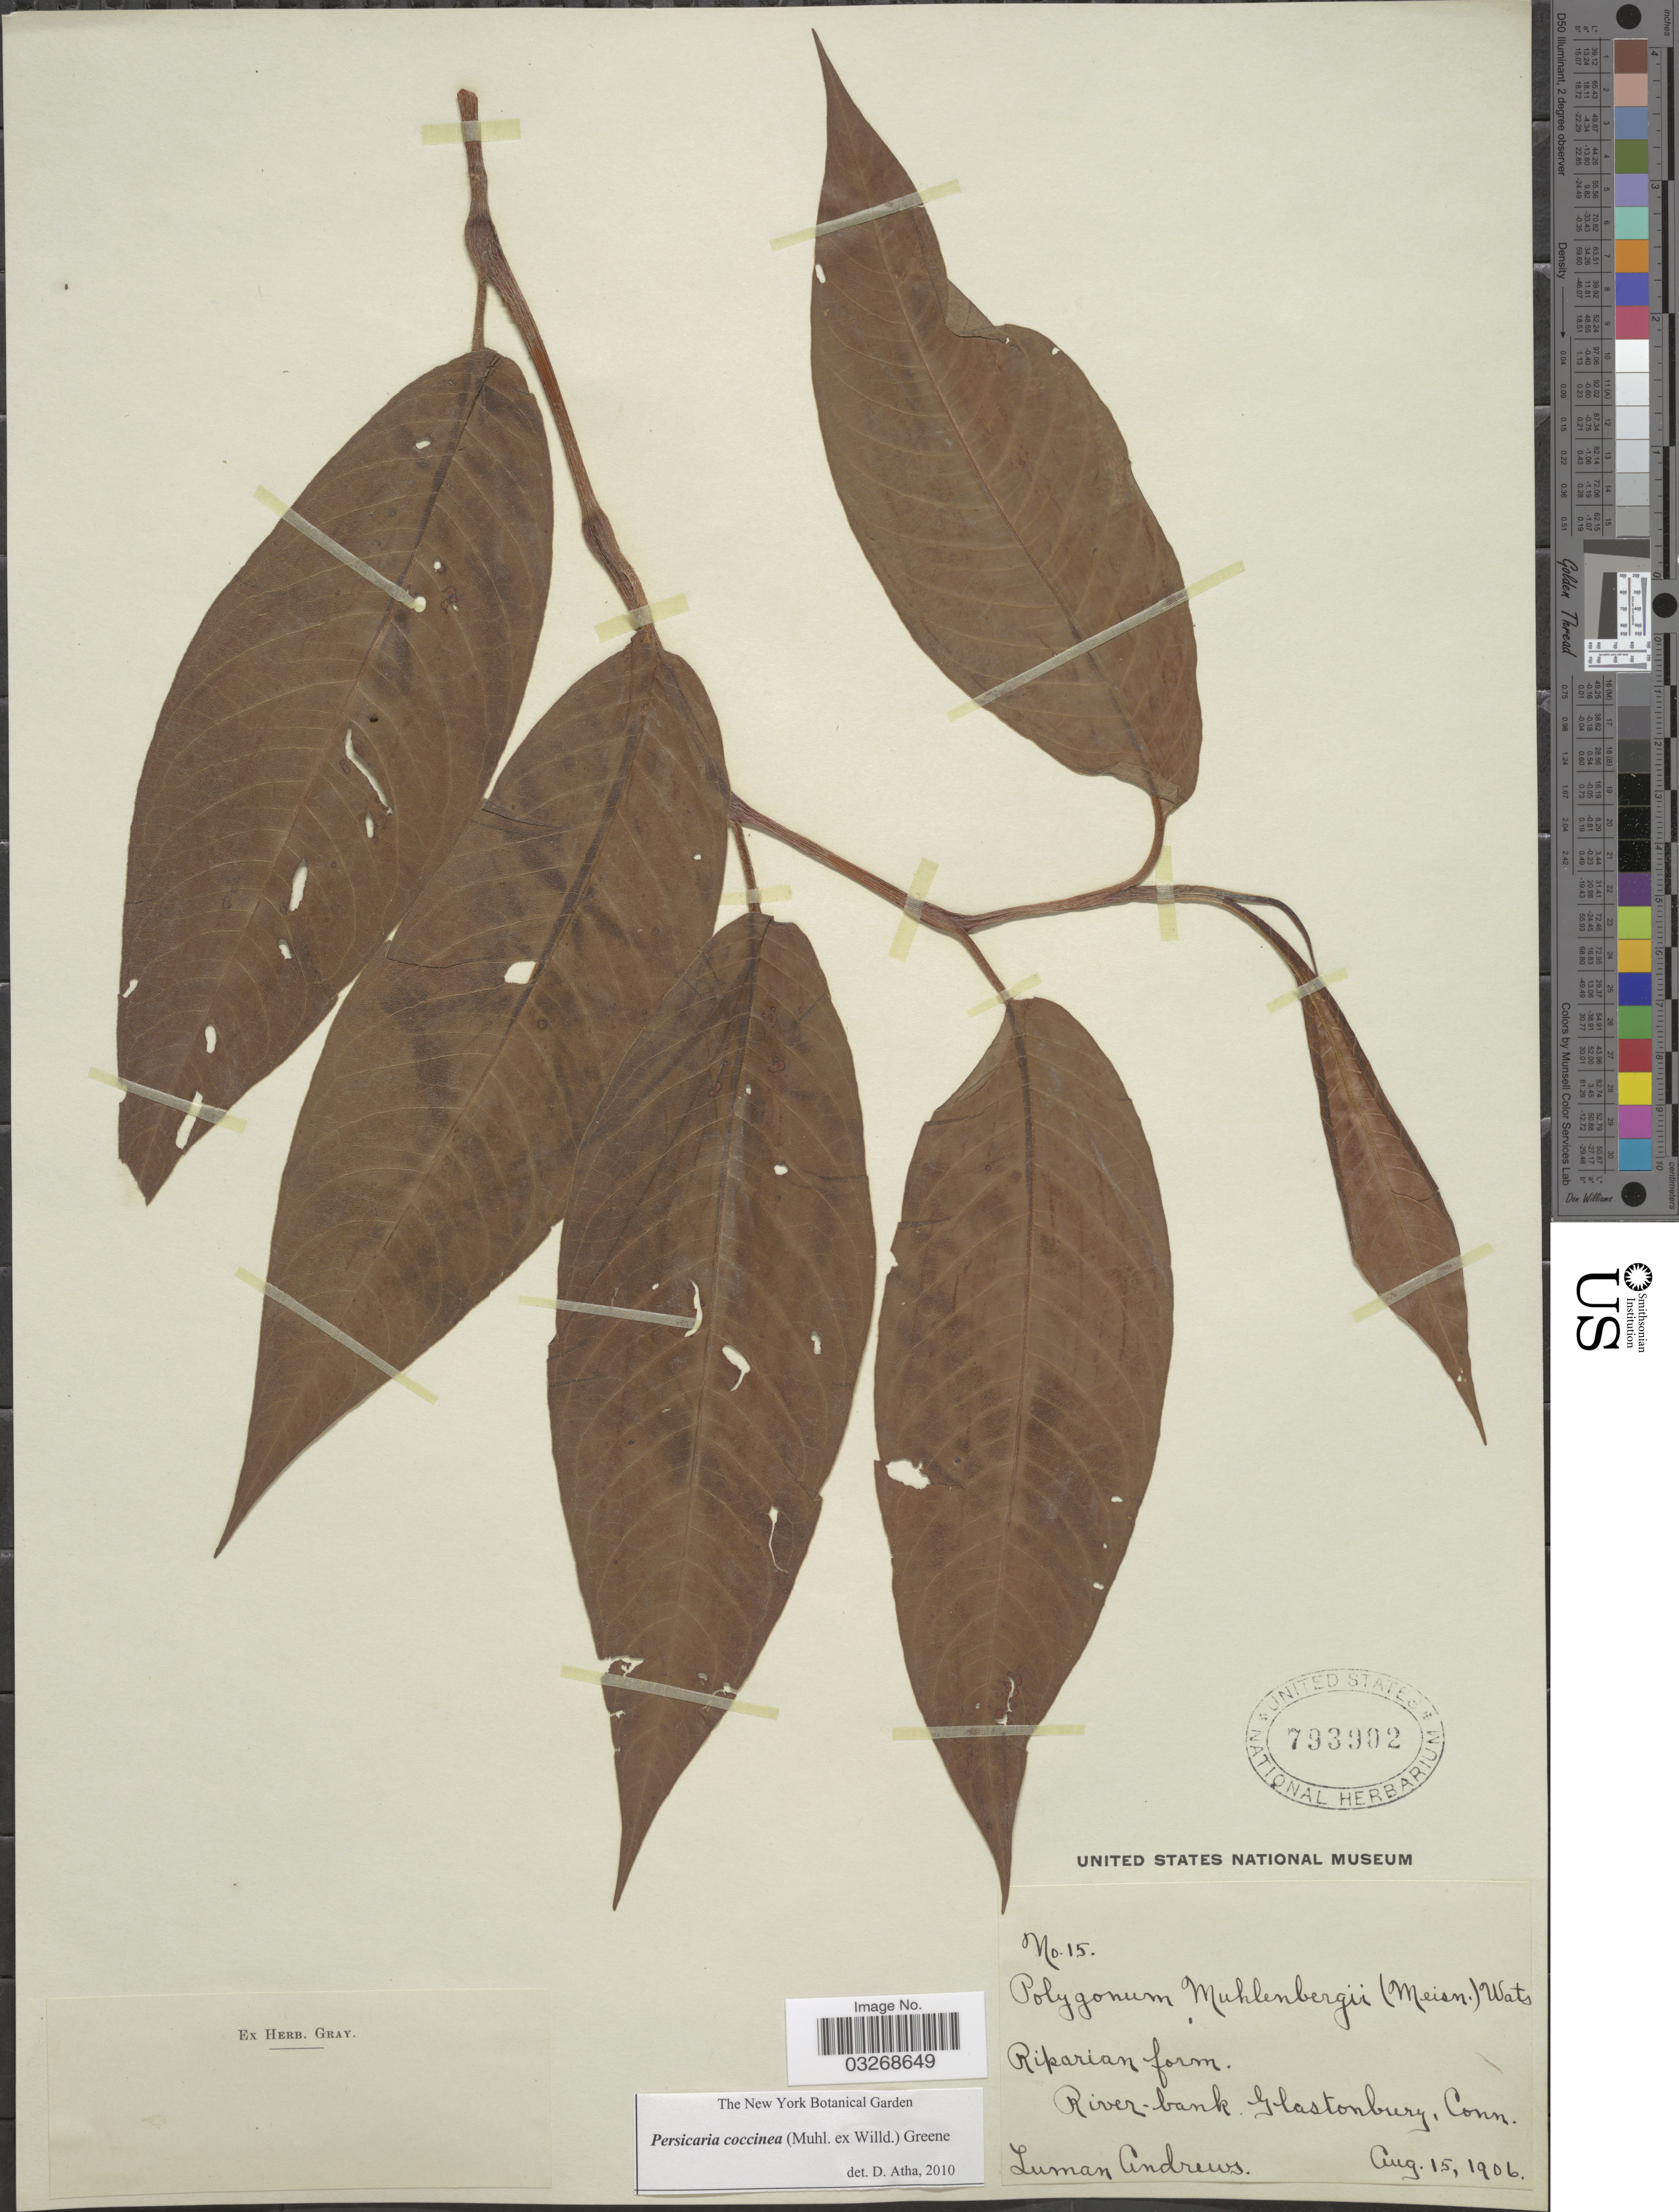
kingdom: Plantae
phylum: Tracheophyta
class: Magnoliopsida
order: Caryophyllales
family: Polygonaceae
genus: Persicaria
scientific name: Persicaria coccinea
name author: (Muhl. ex Willd.) Greene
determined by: Atha, D. E.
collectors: L. Andrews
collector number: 15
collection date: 1906-08-15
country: United States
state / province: Connecticut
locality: River-bank. Glastonbury.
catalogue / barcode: US 793902